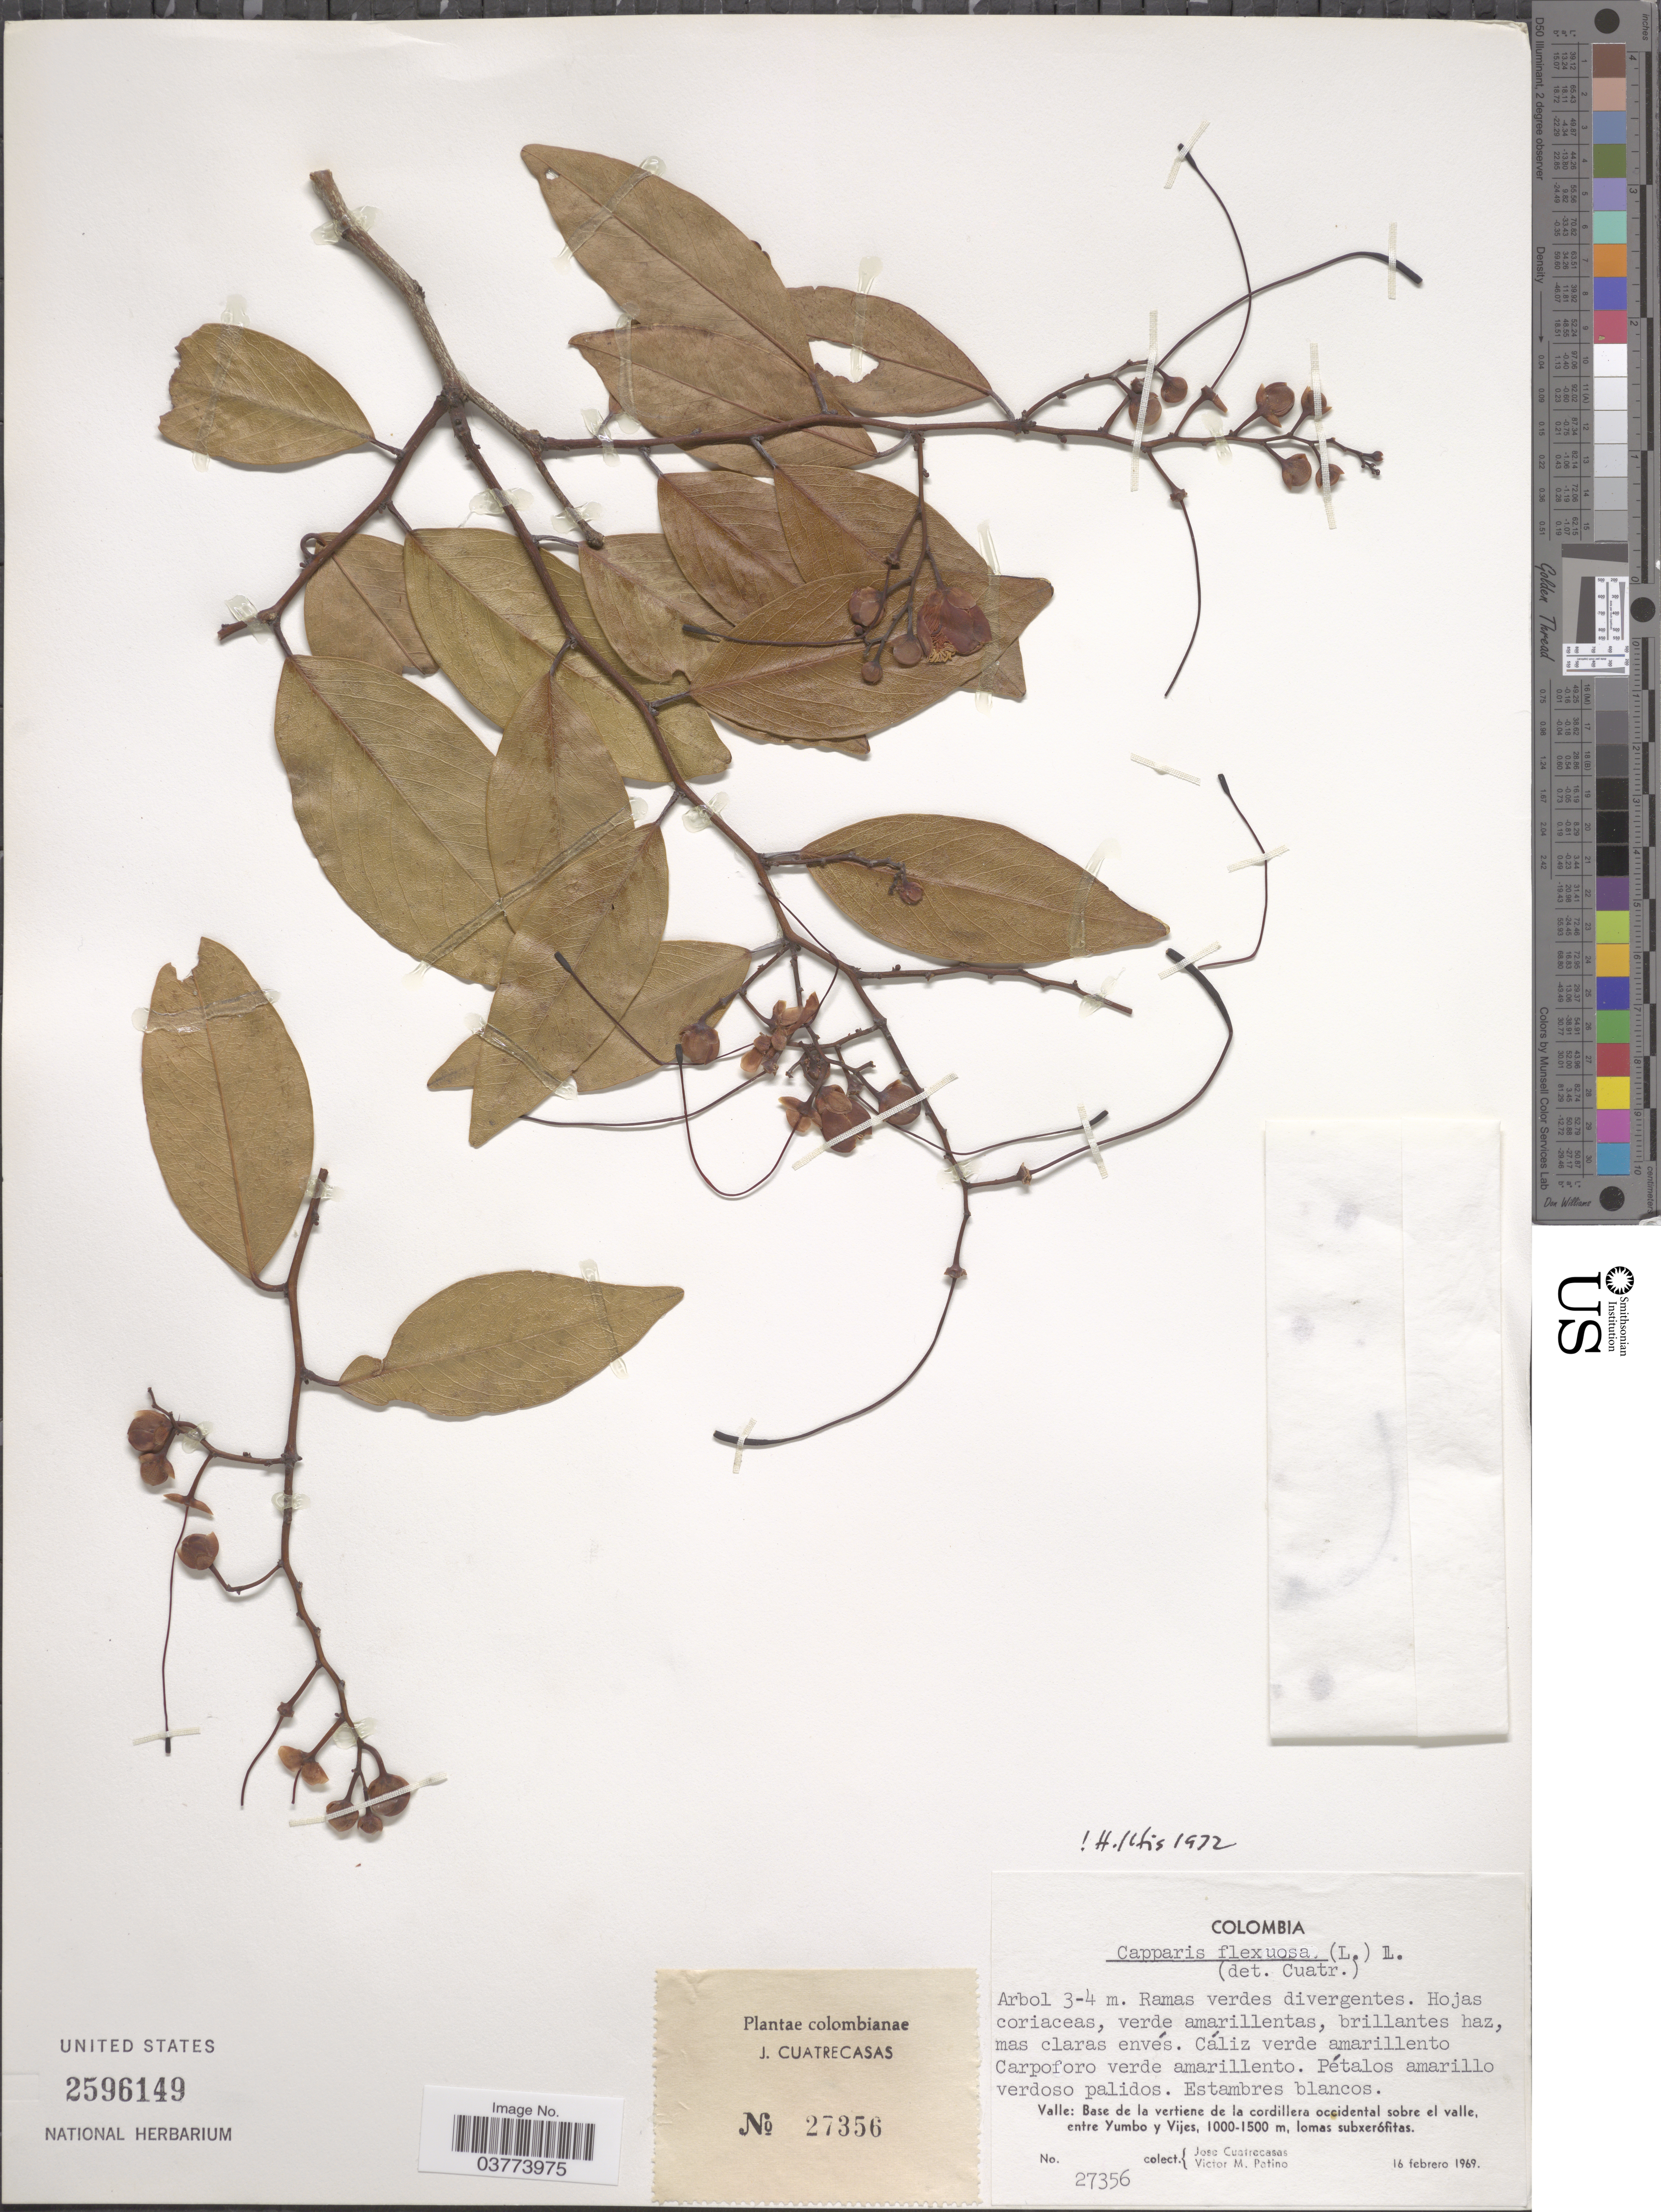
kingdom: Plantae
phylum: Tracheophyta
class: Magnoliopsida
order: Brassicales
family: Capparaceae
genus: Cynophalla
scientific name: Cynophalla polyantha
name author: (Triana & Planch.) Cornejo & Iltis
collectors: J. Cuatrecasas & V. M. Patiño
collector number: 27356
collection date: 1969-02-16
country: Colombia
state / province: Valle del Cauca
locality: Valle: Base de la vertiene de la cordillera occidental sobre el valle, entre Yumbo y Vijes.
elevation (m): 1000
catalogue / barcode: US 2596149